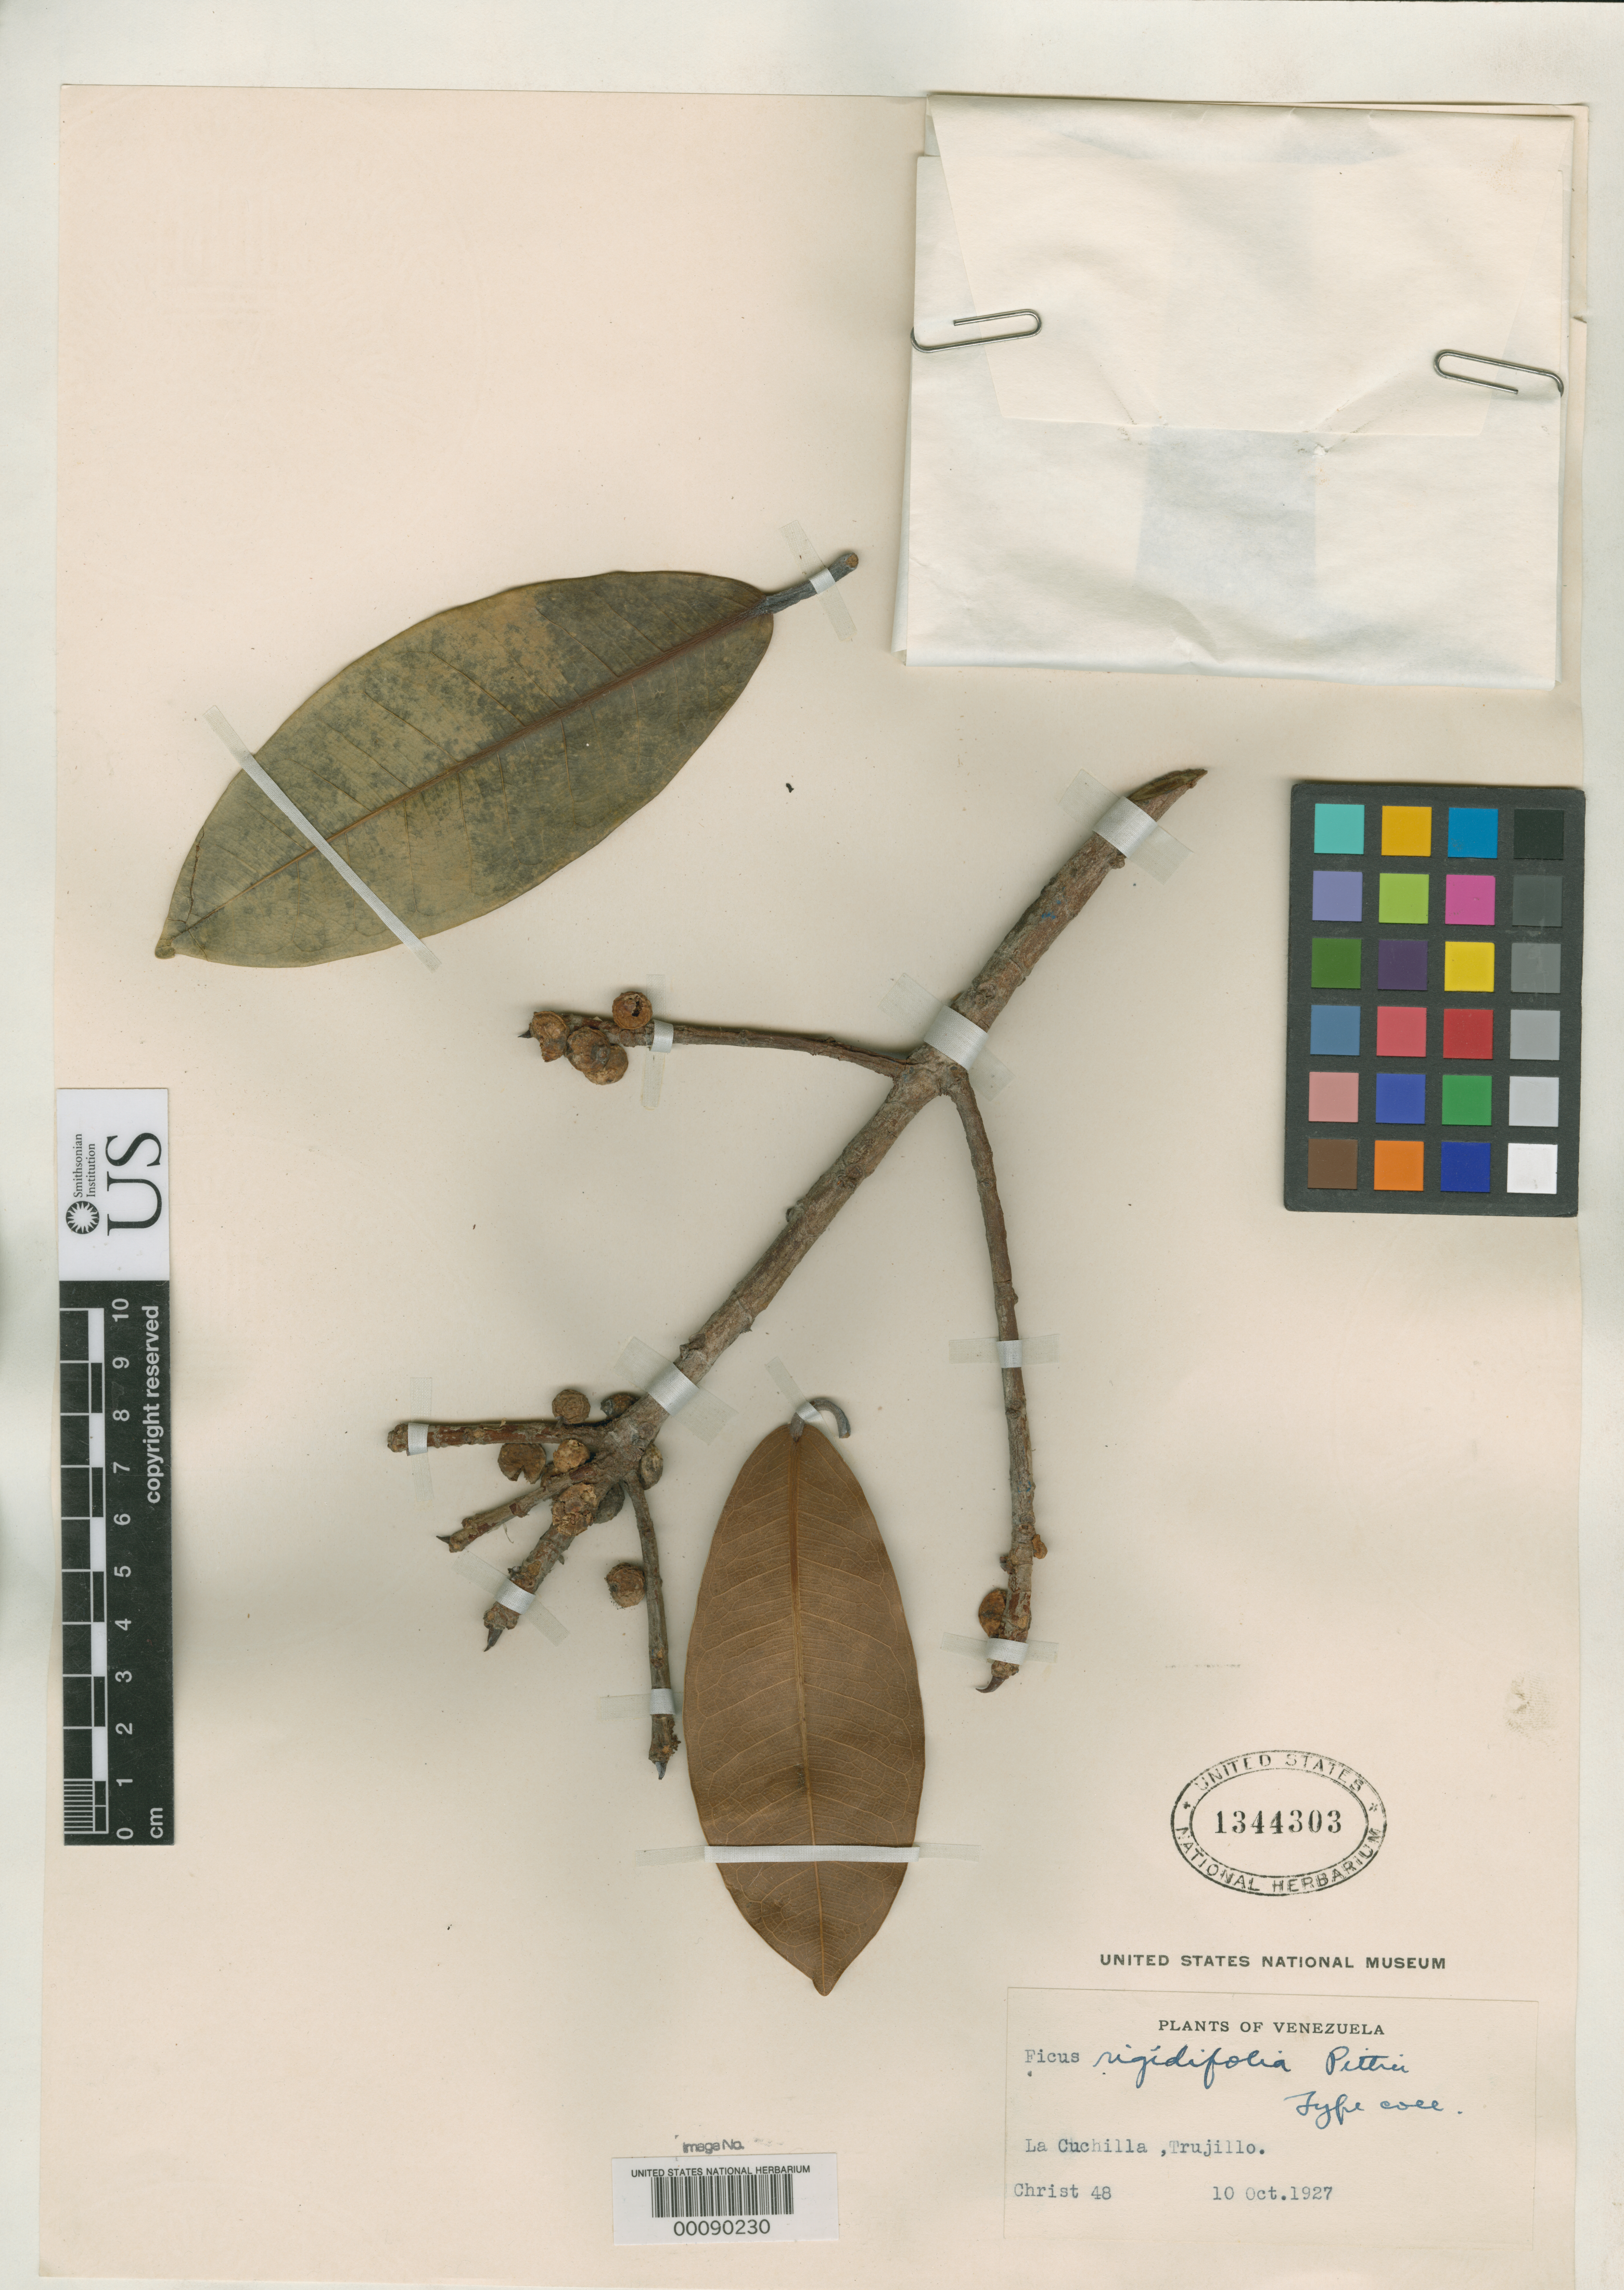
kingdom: Plantae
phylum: Tracheophyta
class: Magnoliopsida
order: Rosales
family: Moraceae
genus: Ficus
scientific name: Ficus rigidifolia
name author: Pittier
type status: Type Collection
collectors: P. Christ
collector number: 48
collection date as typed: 10 Oct 1927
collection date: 1927-10-10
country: Venezuela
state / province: Trujillo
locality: La Cuchilla.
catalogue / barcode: US 1344303